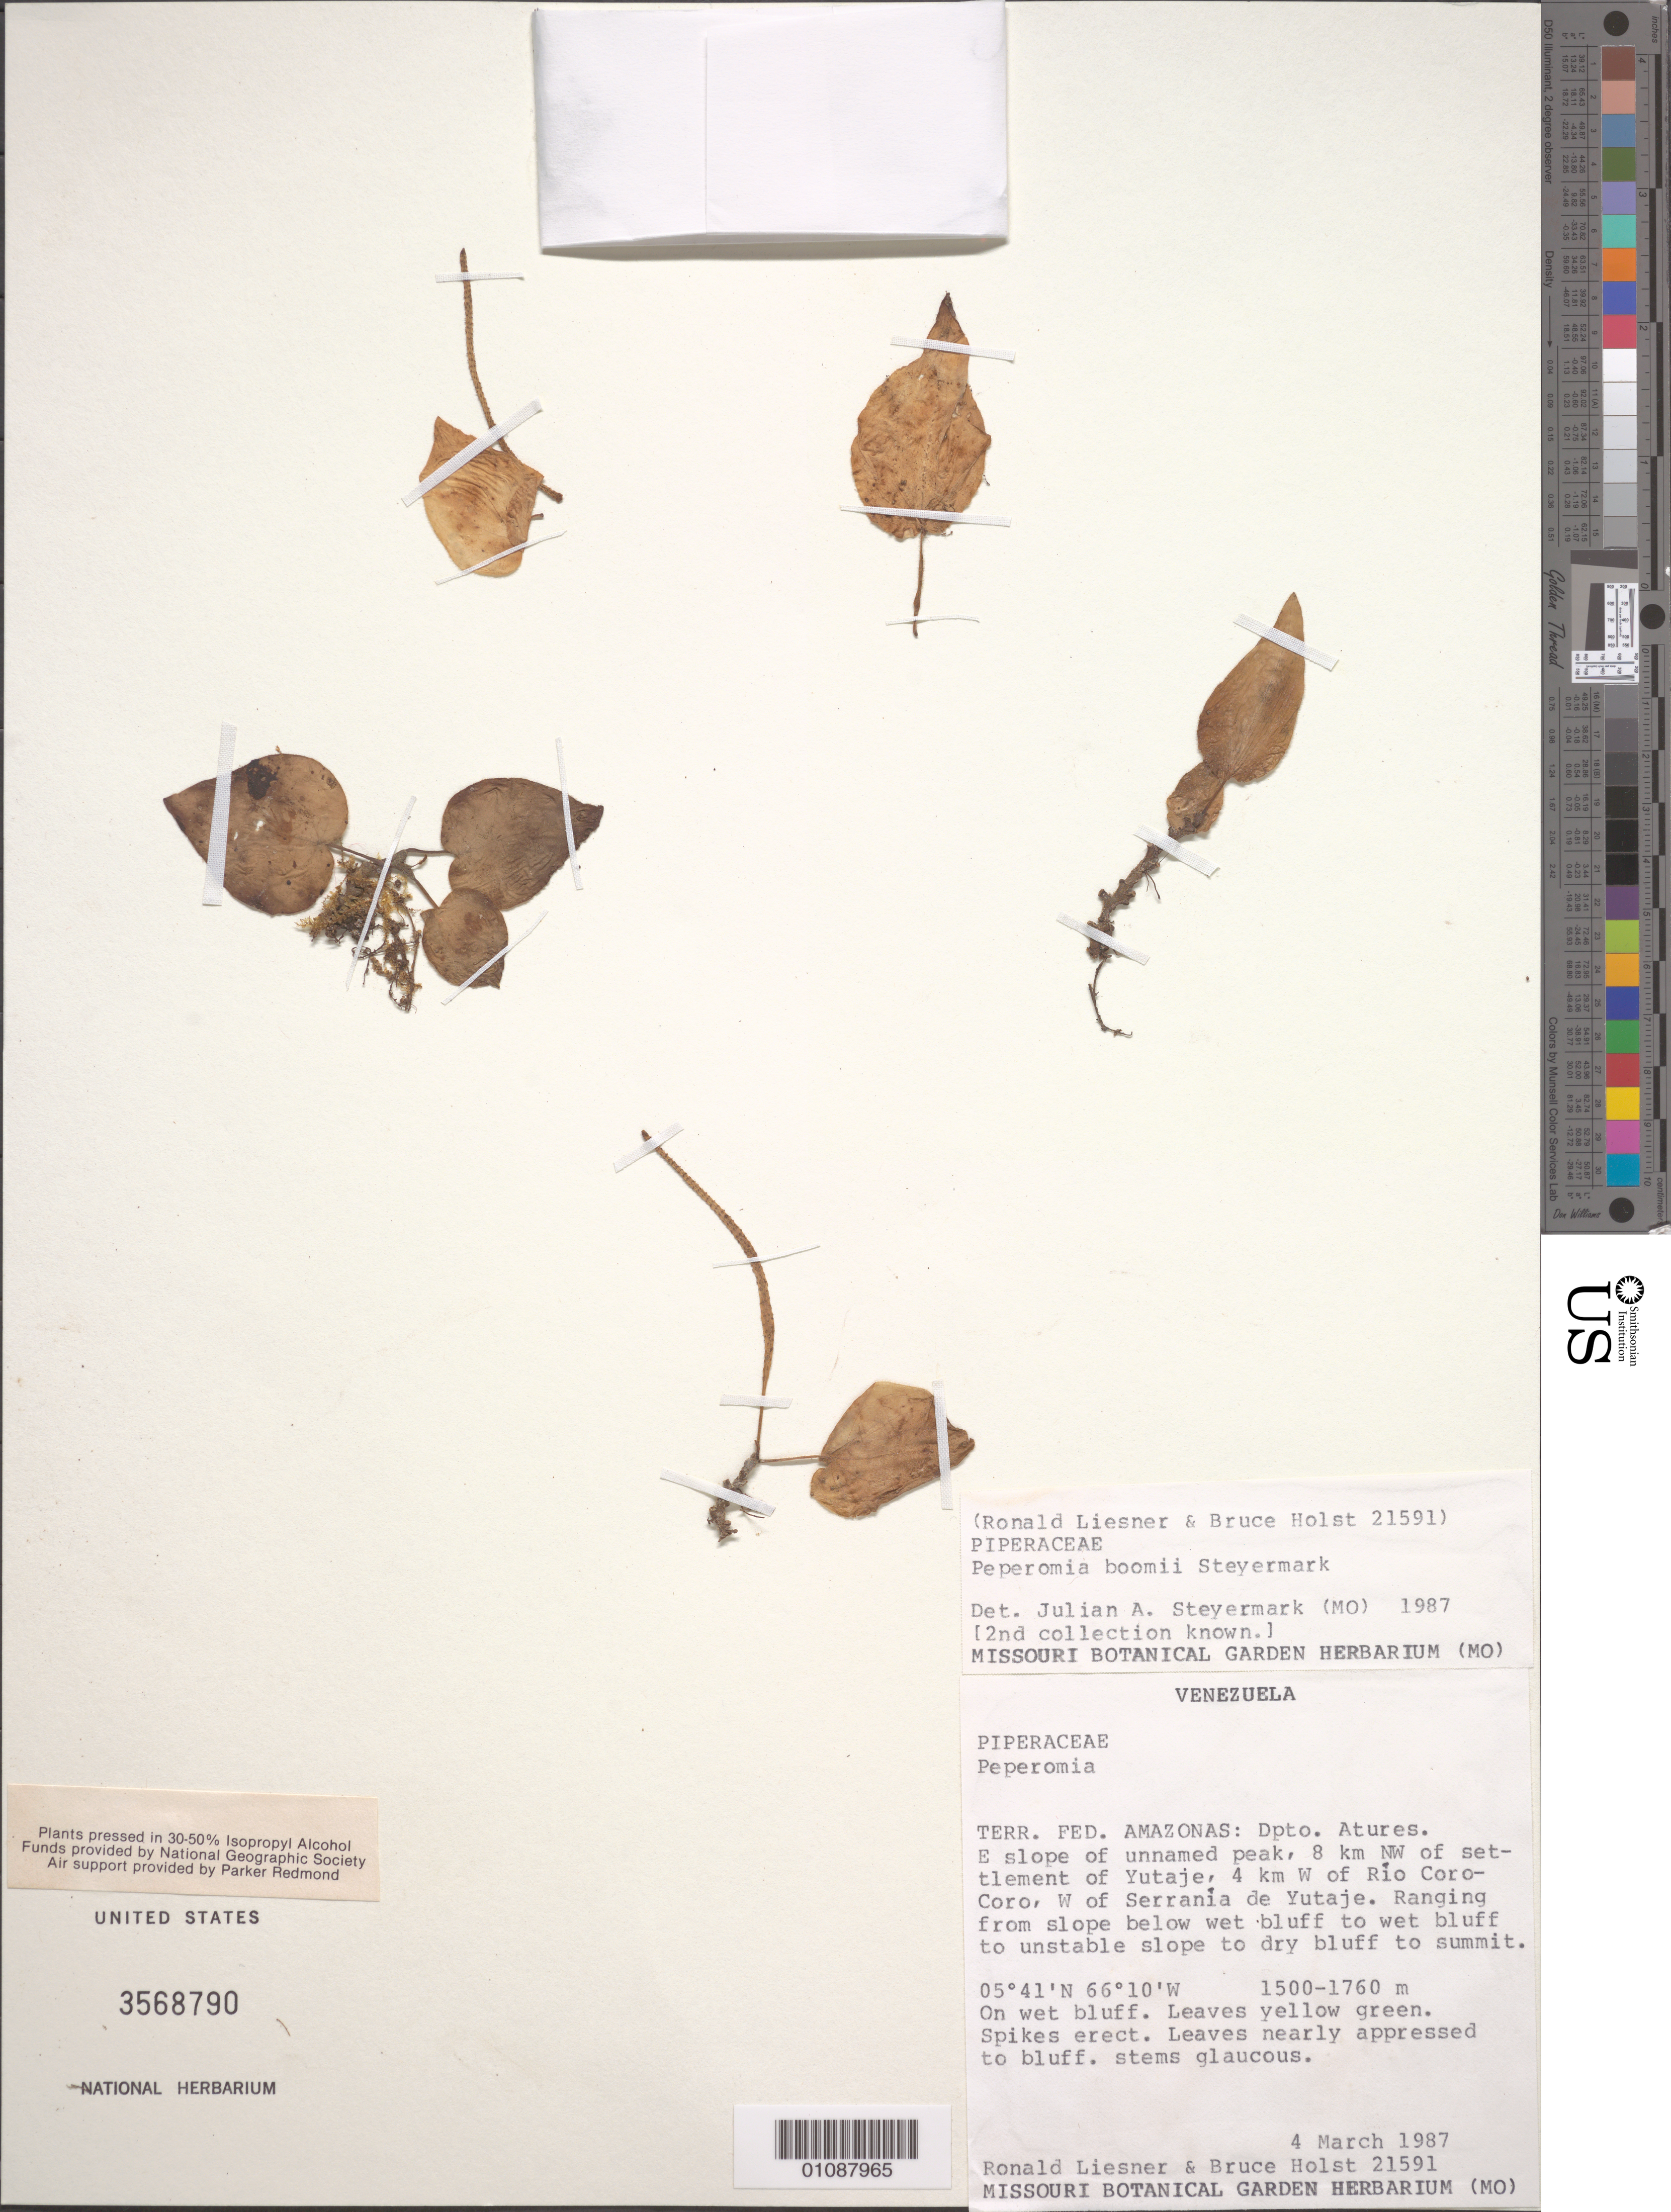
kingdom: Plantae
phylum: Tracheophyta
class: Magnoliopsida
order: Piperales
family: Piperaceae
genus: Peperomia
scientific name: Peperomia boomii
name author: Steyerm.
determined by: Steyermark, Julian A., (VEN)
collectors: R. L. Liesner & B. Holst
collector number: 21591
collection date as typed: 4-Mar-87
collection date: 1987-03-04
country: Venezuela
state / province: Amazonas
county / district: Atures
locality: Yutajé settlement, 8 km NW of; 4 km W of Río Coro-Coro, W of Serrania de Yutajé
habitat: From slope below wet bluff to wet bluff to unstable slope to dry bluff to summit. On wet bluff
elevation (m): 1500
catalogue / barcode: US 3568790